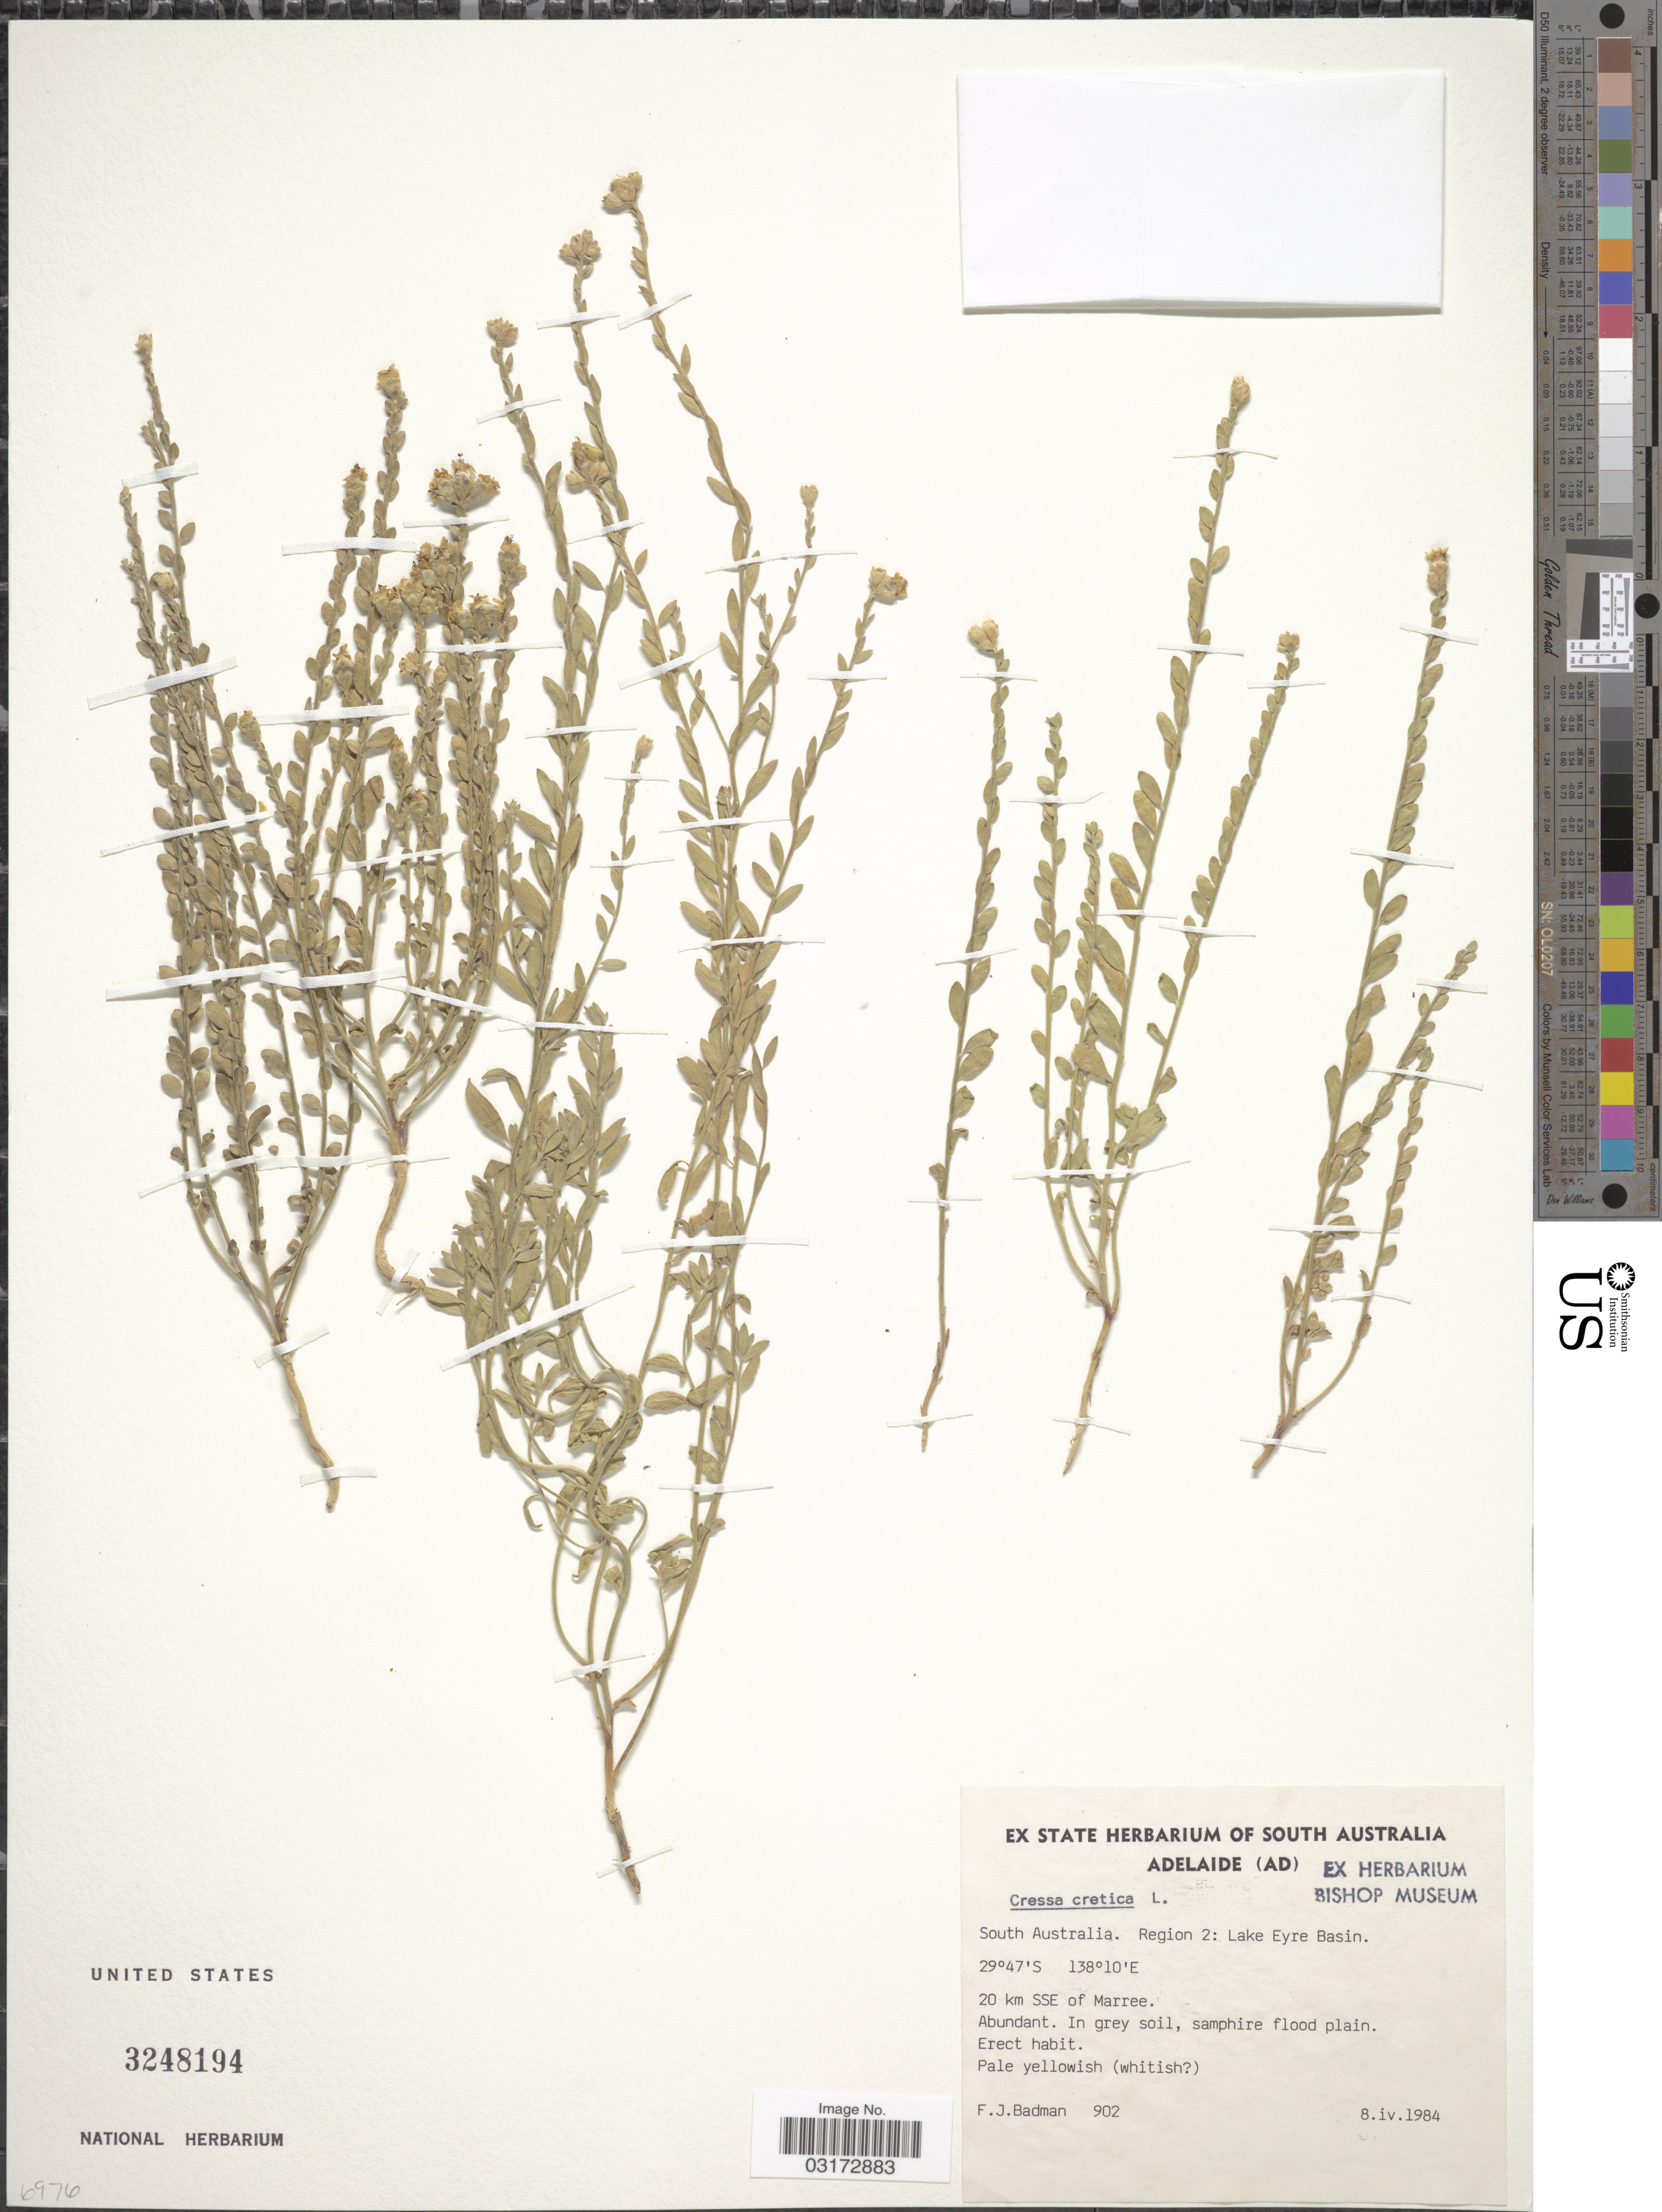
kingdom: Plantae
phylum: Tracheophyta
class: Magnoliopsida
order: Solanales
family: Convolvulaceae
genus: Cressa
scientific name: Cressa australis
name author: R. Br.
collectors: F. Badman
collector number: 902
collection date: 1984-04-08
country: Australia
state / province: South Australia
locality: Region 2: Lake Eyre Basin, 20 km SSE of Marree.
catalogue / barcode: US 3248194